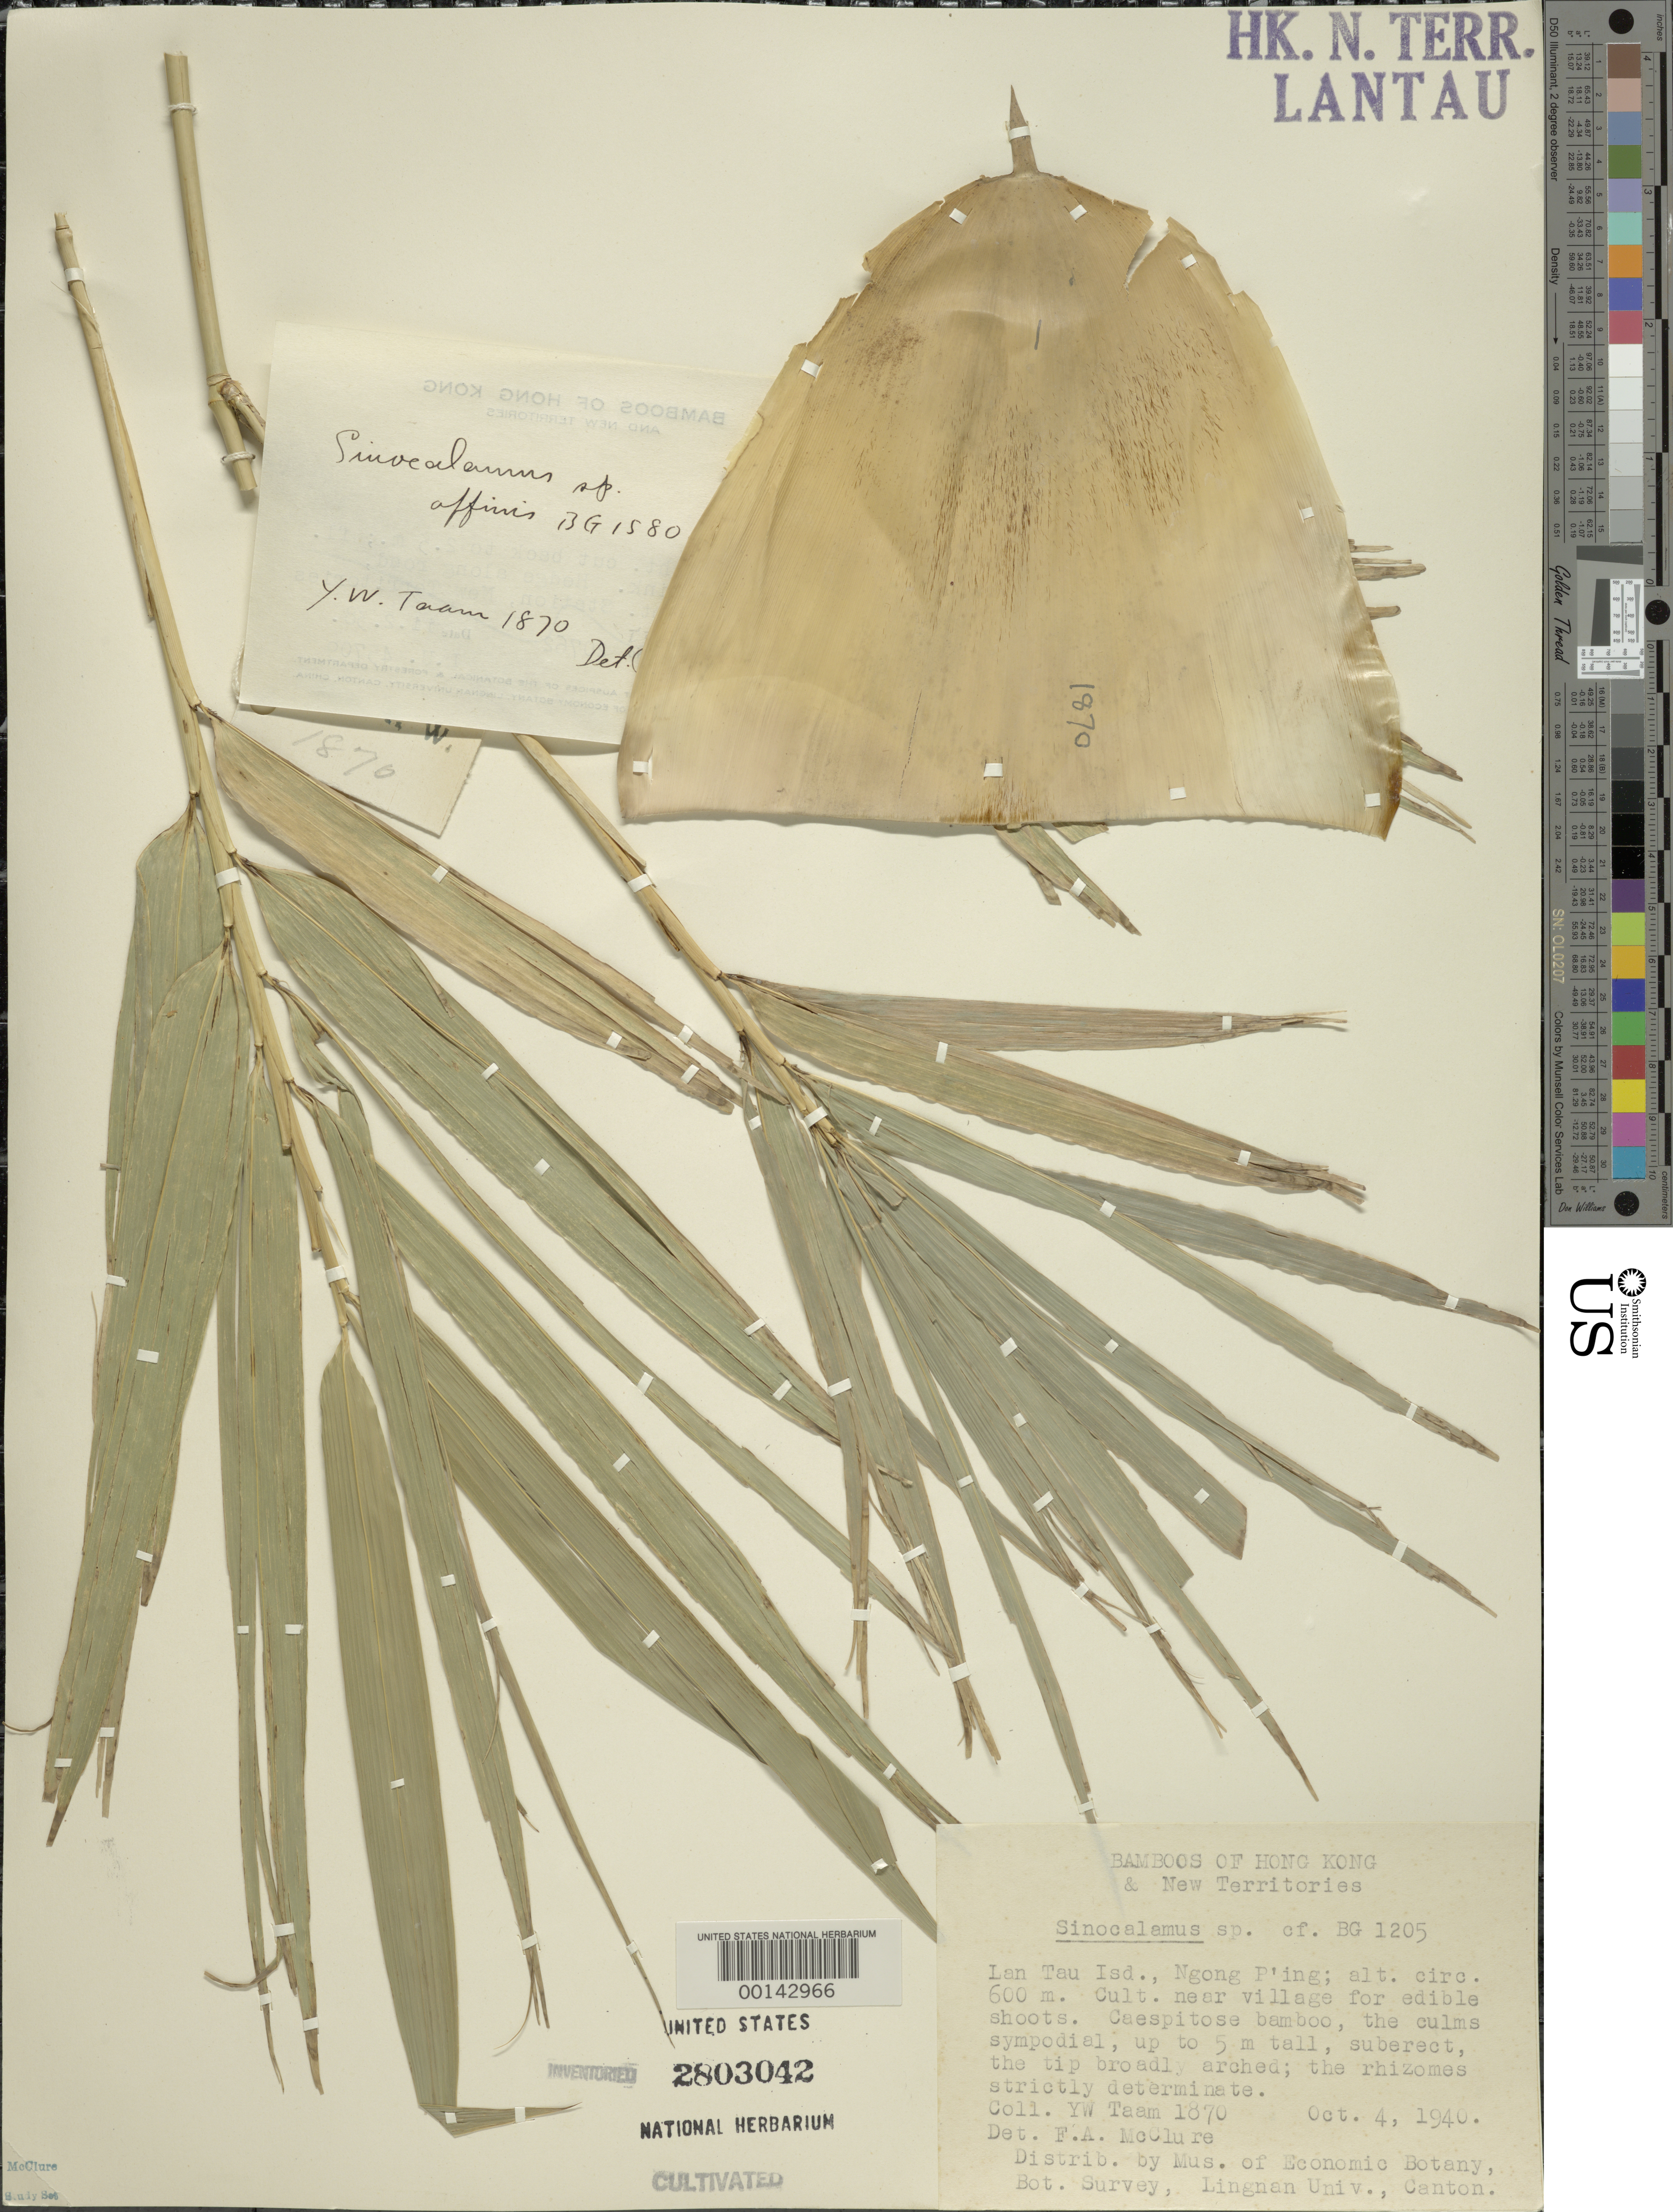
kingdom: Plantae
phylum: Tracheophyta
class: Liliopsida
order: Poales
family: Poaceae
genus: Sinocalamus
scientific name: Sinocalamus sp.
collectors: Y. W. Taam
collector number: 1870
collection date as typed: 04 Oct 1940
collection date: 1940-10-04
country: China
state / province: Hong Kong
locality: Lan tau isl., ngong p'ing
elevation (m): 600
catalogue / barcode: US 2803042